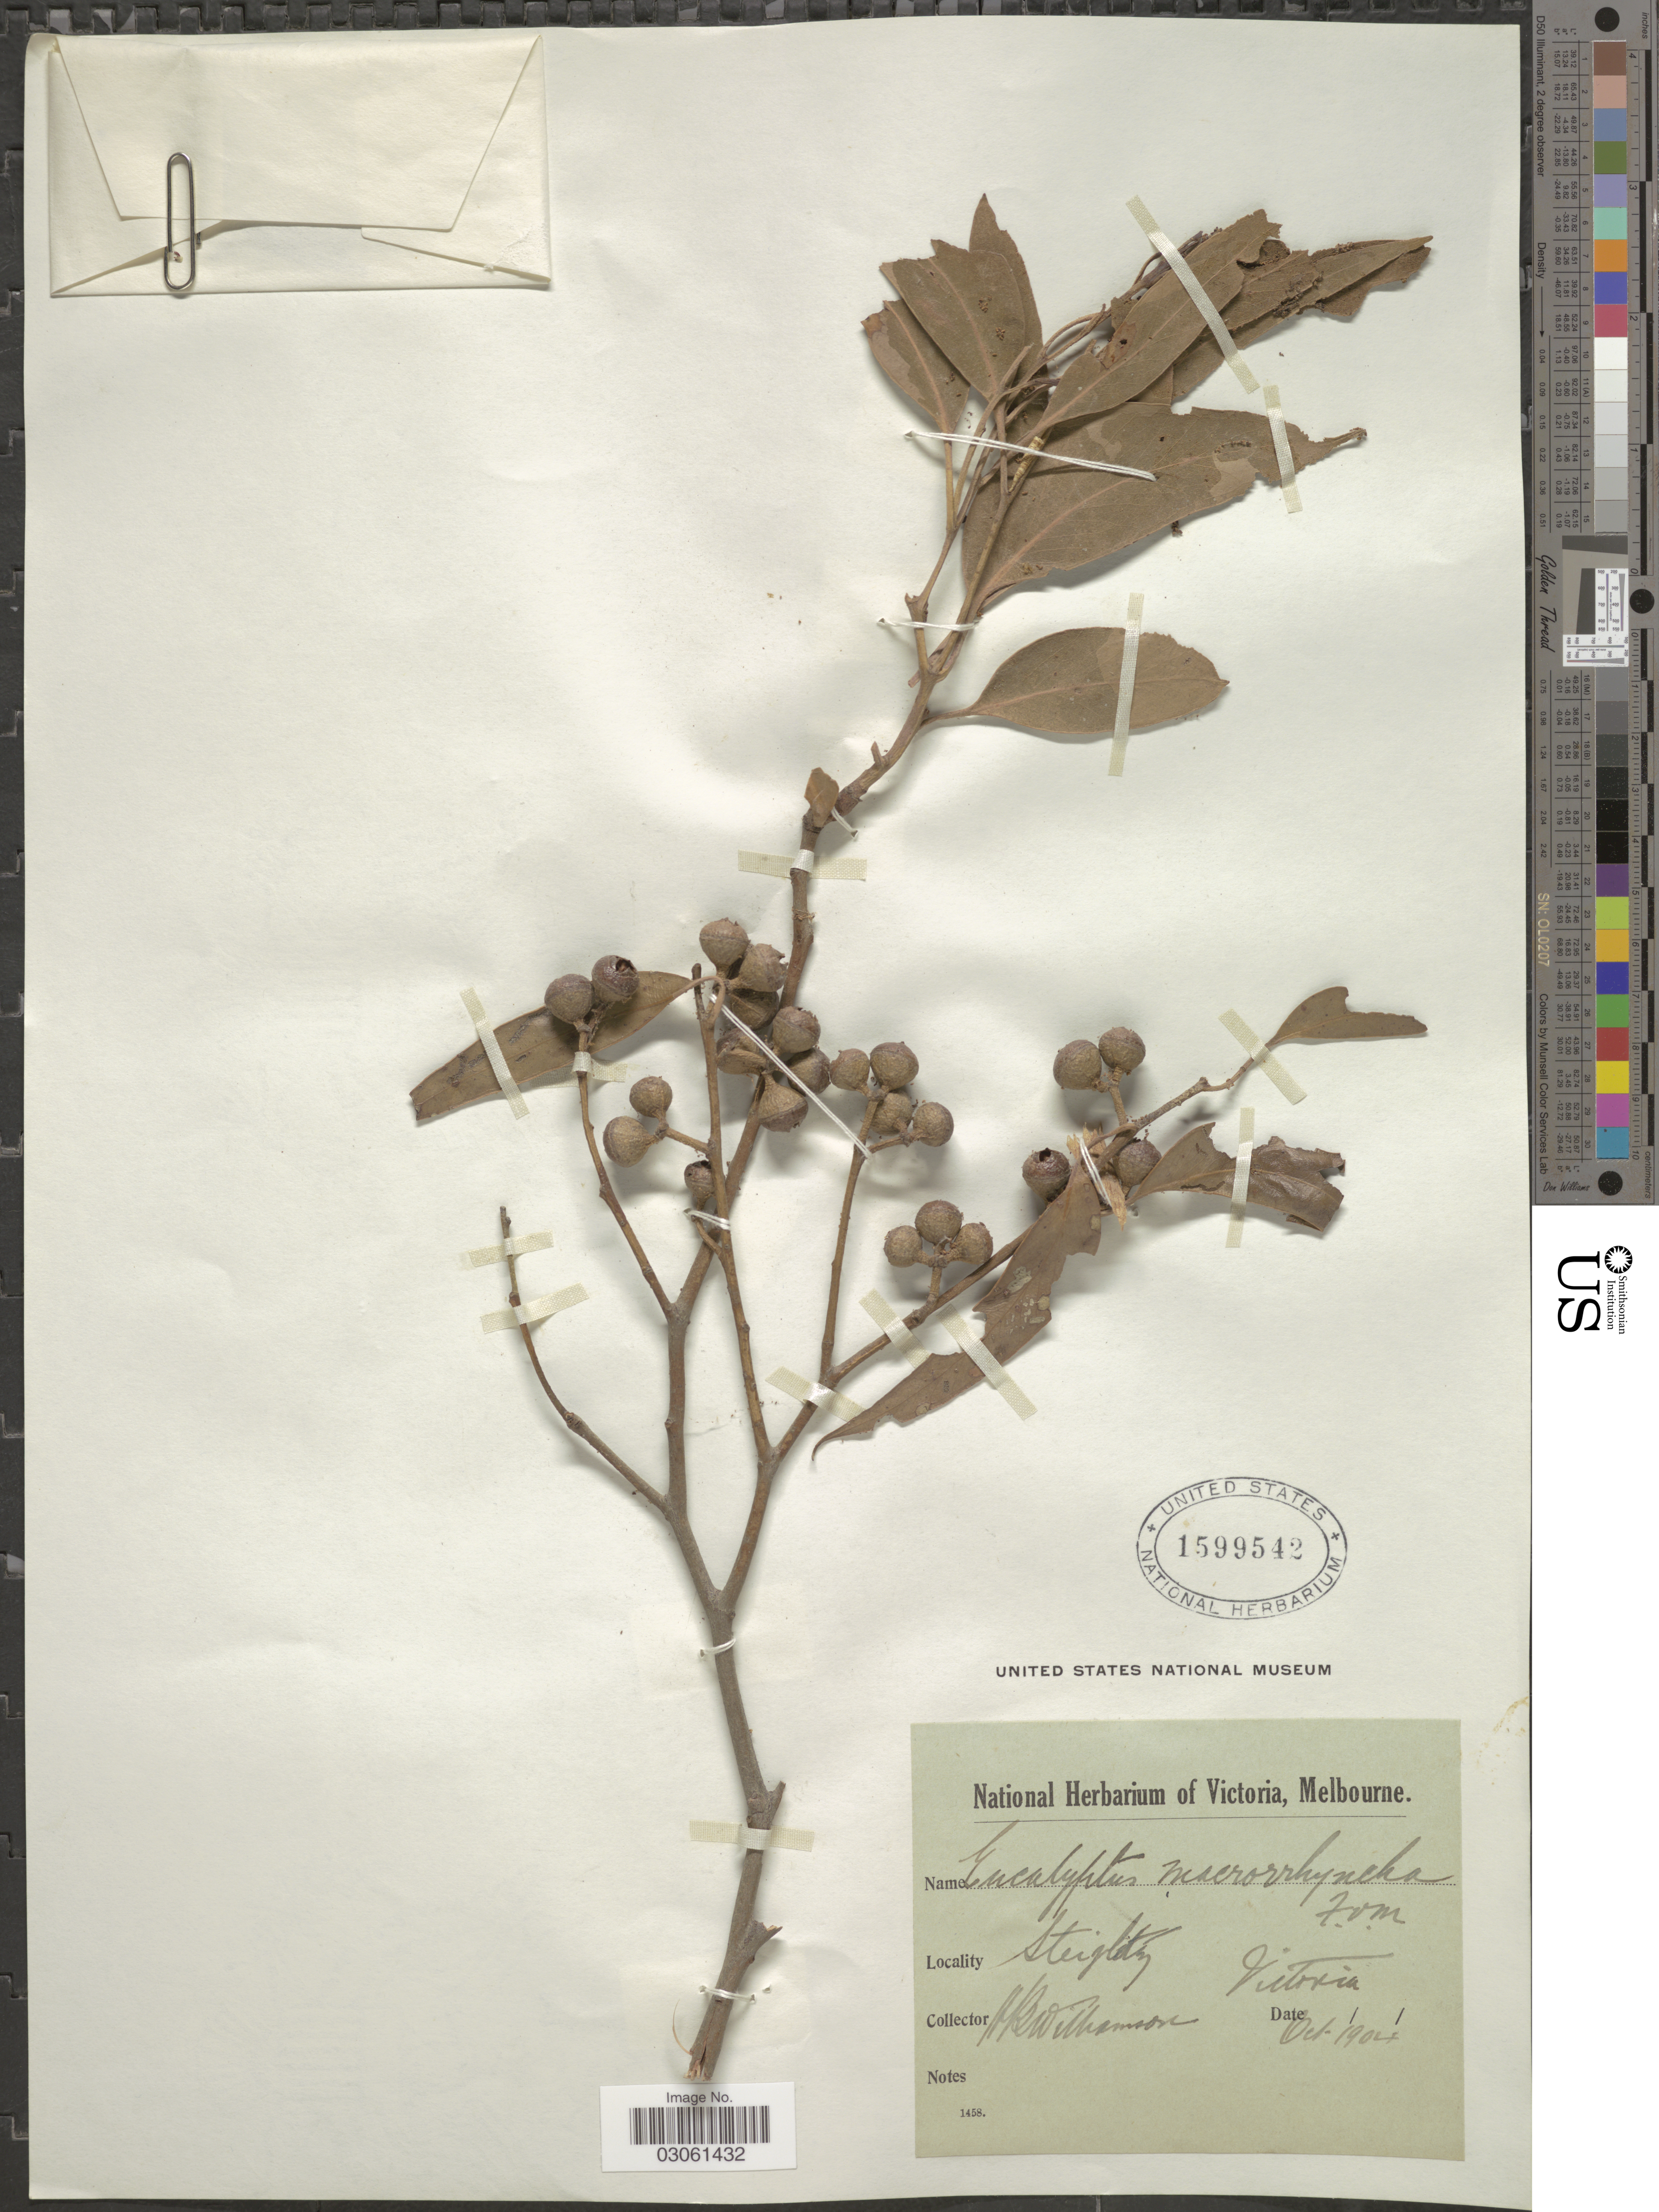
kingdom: Plantae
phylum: Tracheophyta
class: Magnoliopsida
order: Myrtales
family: Myrtaceae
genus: Eucalyptus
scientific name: Eucalyptus macrorhyncha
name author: F. Muell. ex Benth.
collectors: H. Williamson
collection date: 1904-10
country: Australia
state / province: Victoria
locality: Steiglitz. Victoria.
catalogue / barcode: US 1599542